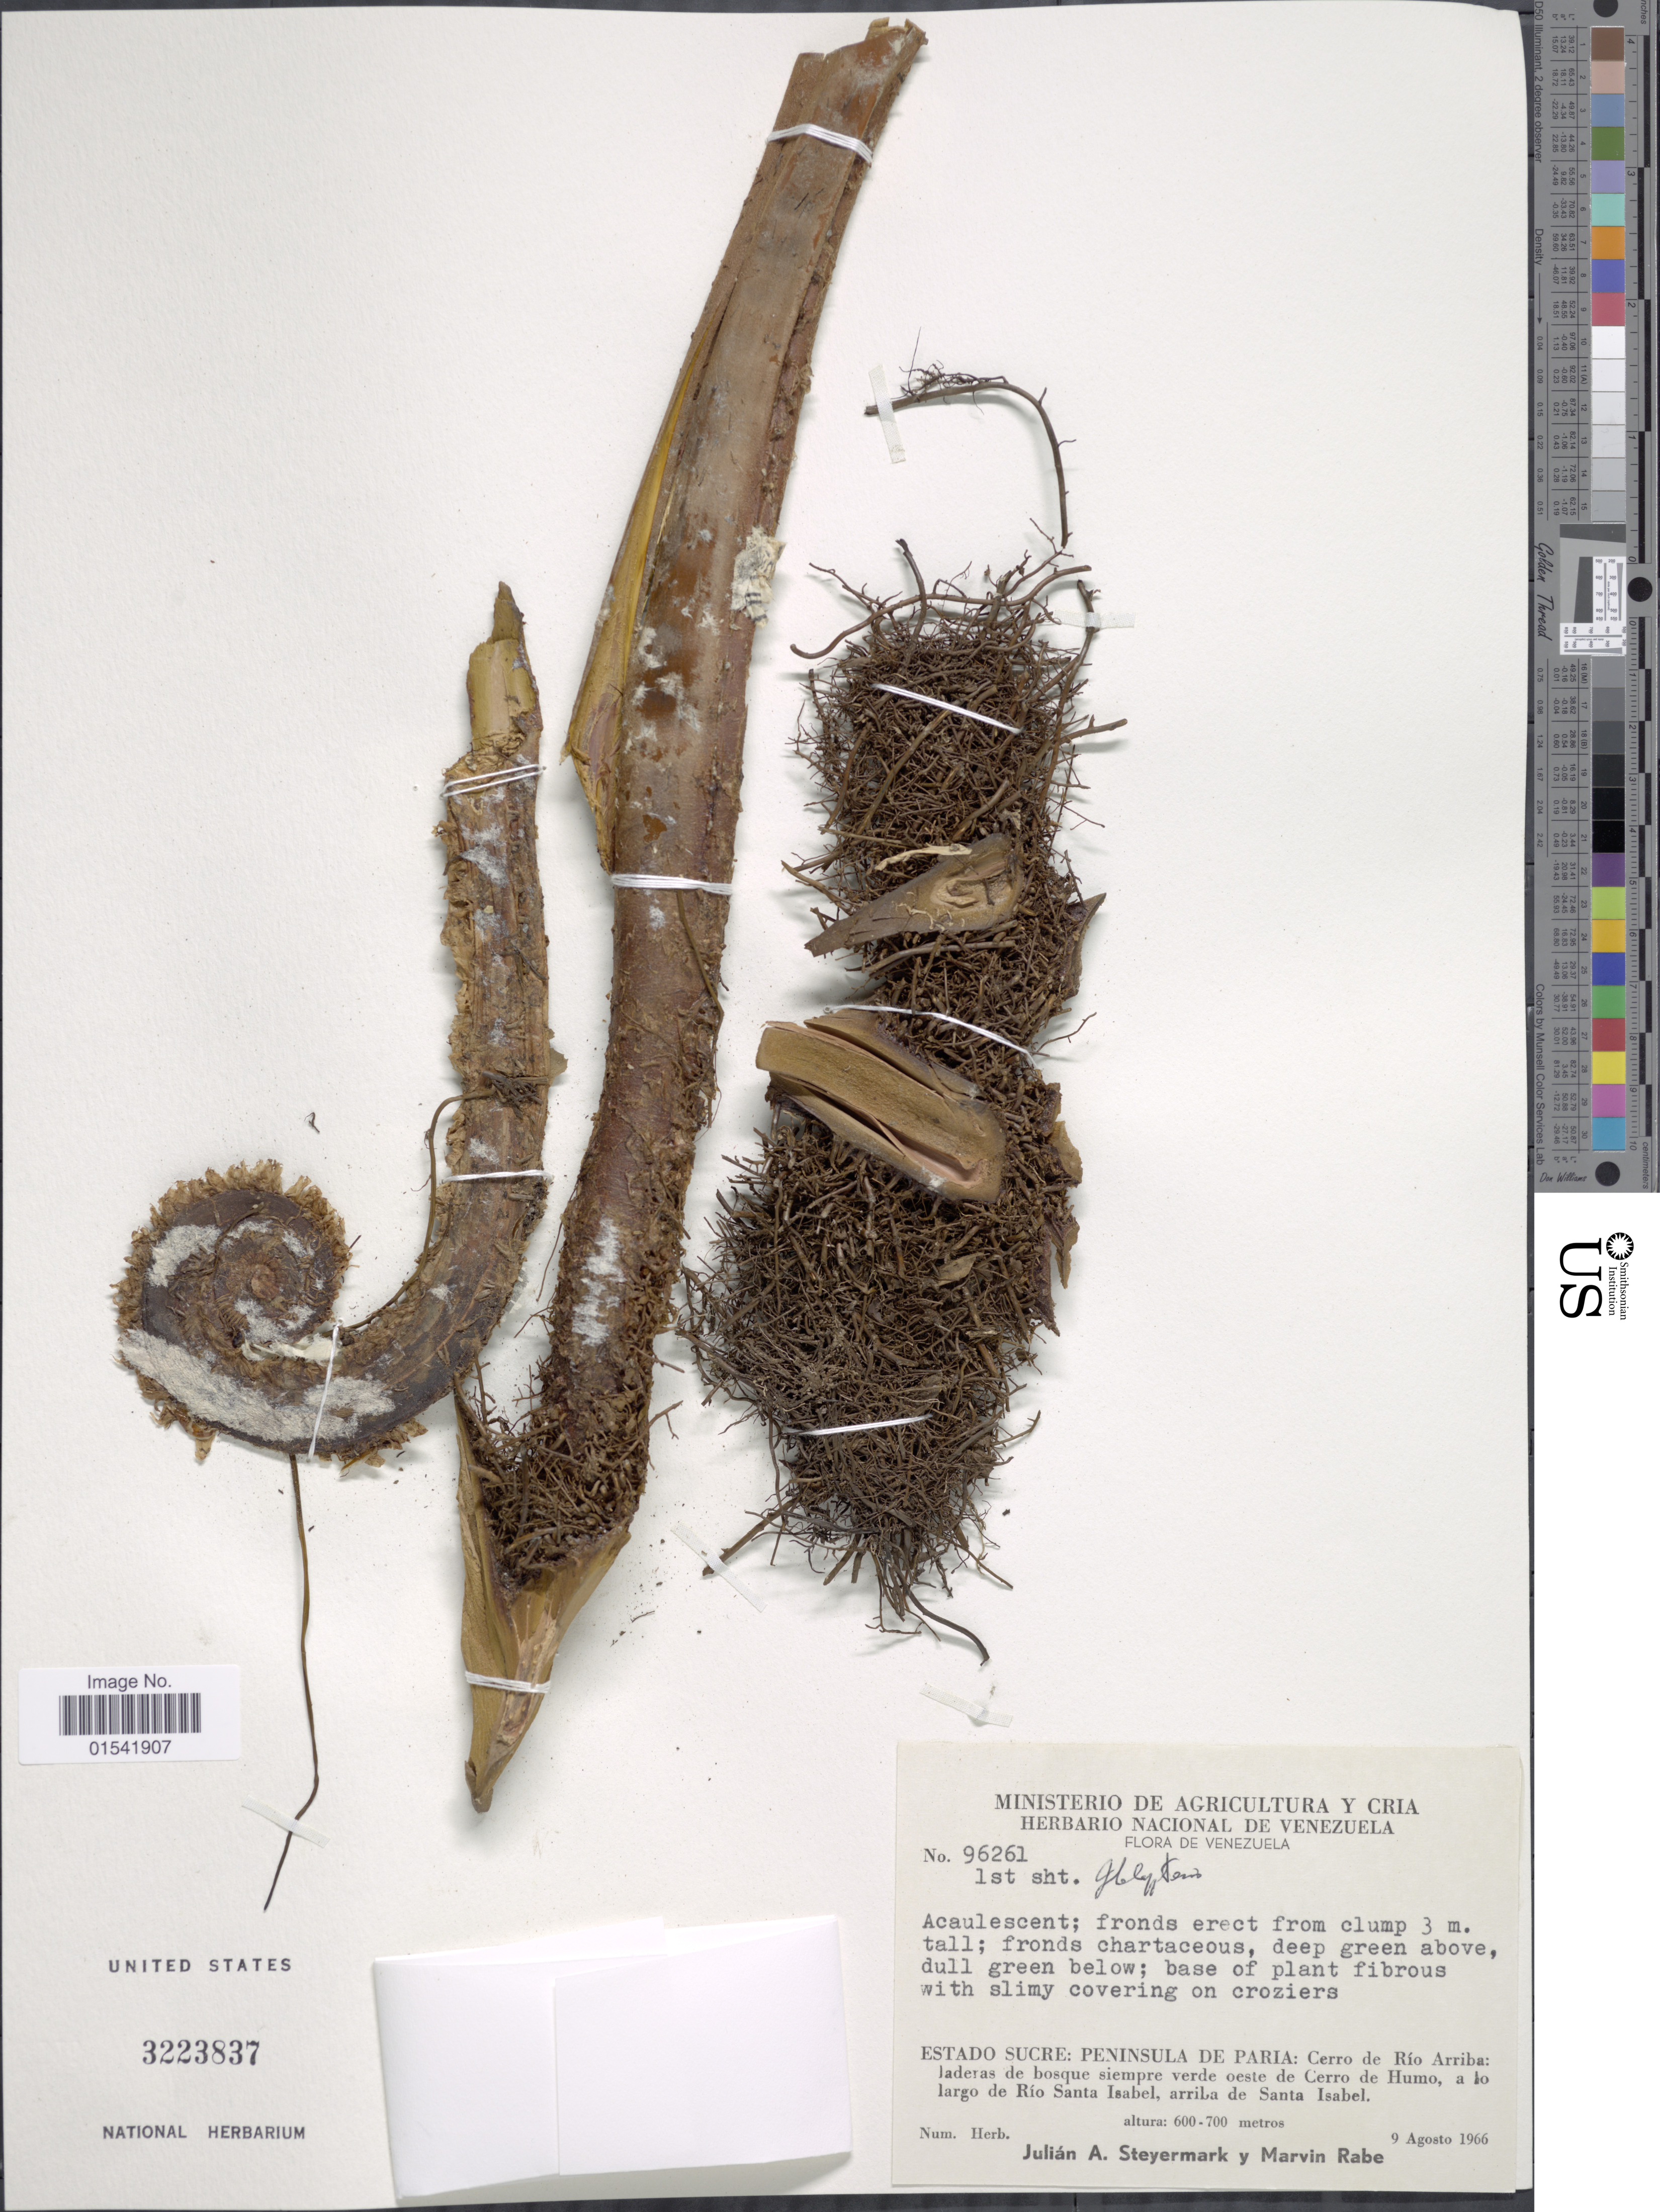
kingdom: Plantae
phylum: Tracheophyta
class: Polypodiopsida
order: Polypodiales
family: Thelypteridaceae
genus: Steiropteris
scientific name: Steiropteris decussata var. decussata (L.) comb. nov., ined. 2015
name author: (L.)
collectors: J. Steyermark & M. Rabe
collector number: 96261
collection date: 1966-08-09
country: Venezuela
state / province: Sucre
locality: Peninsula de Paria: Cerro de Río Arriba: laderas de bosque siempre verde oeste de Cerro de Humo, a lo largo de Río Santa Isabel, arriba de Santa Isabel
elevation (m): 600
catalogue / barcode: US 3223837